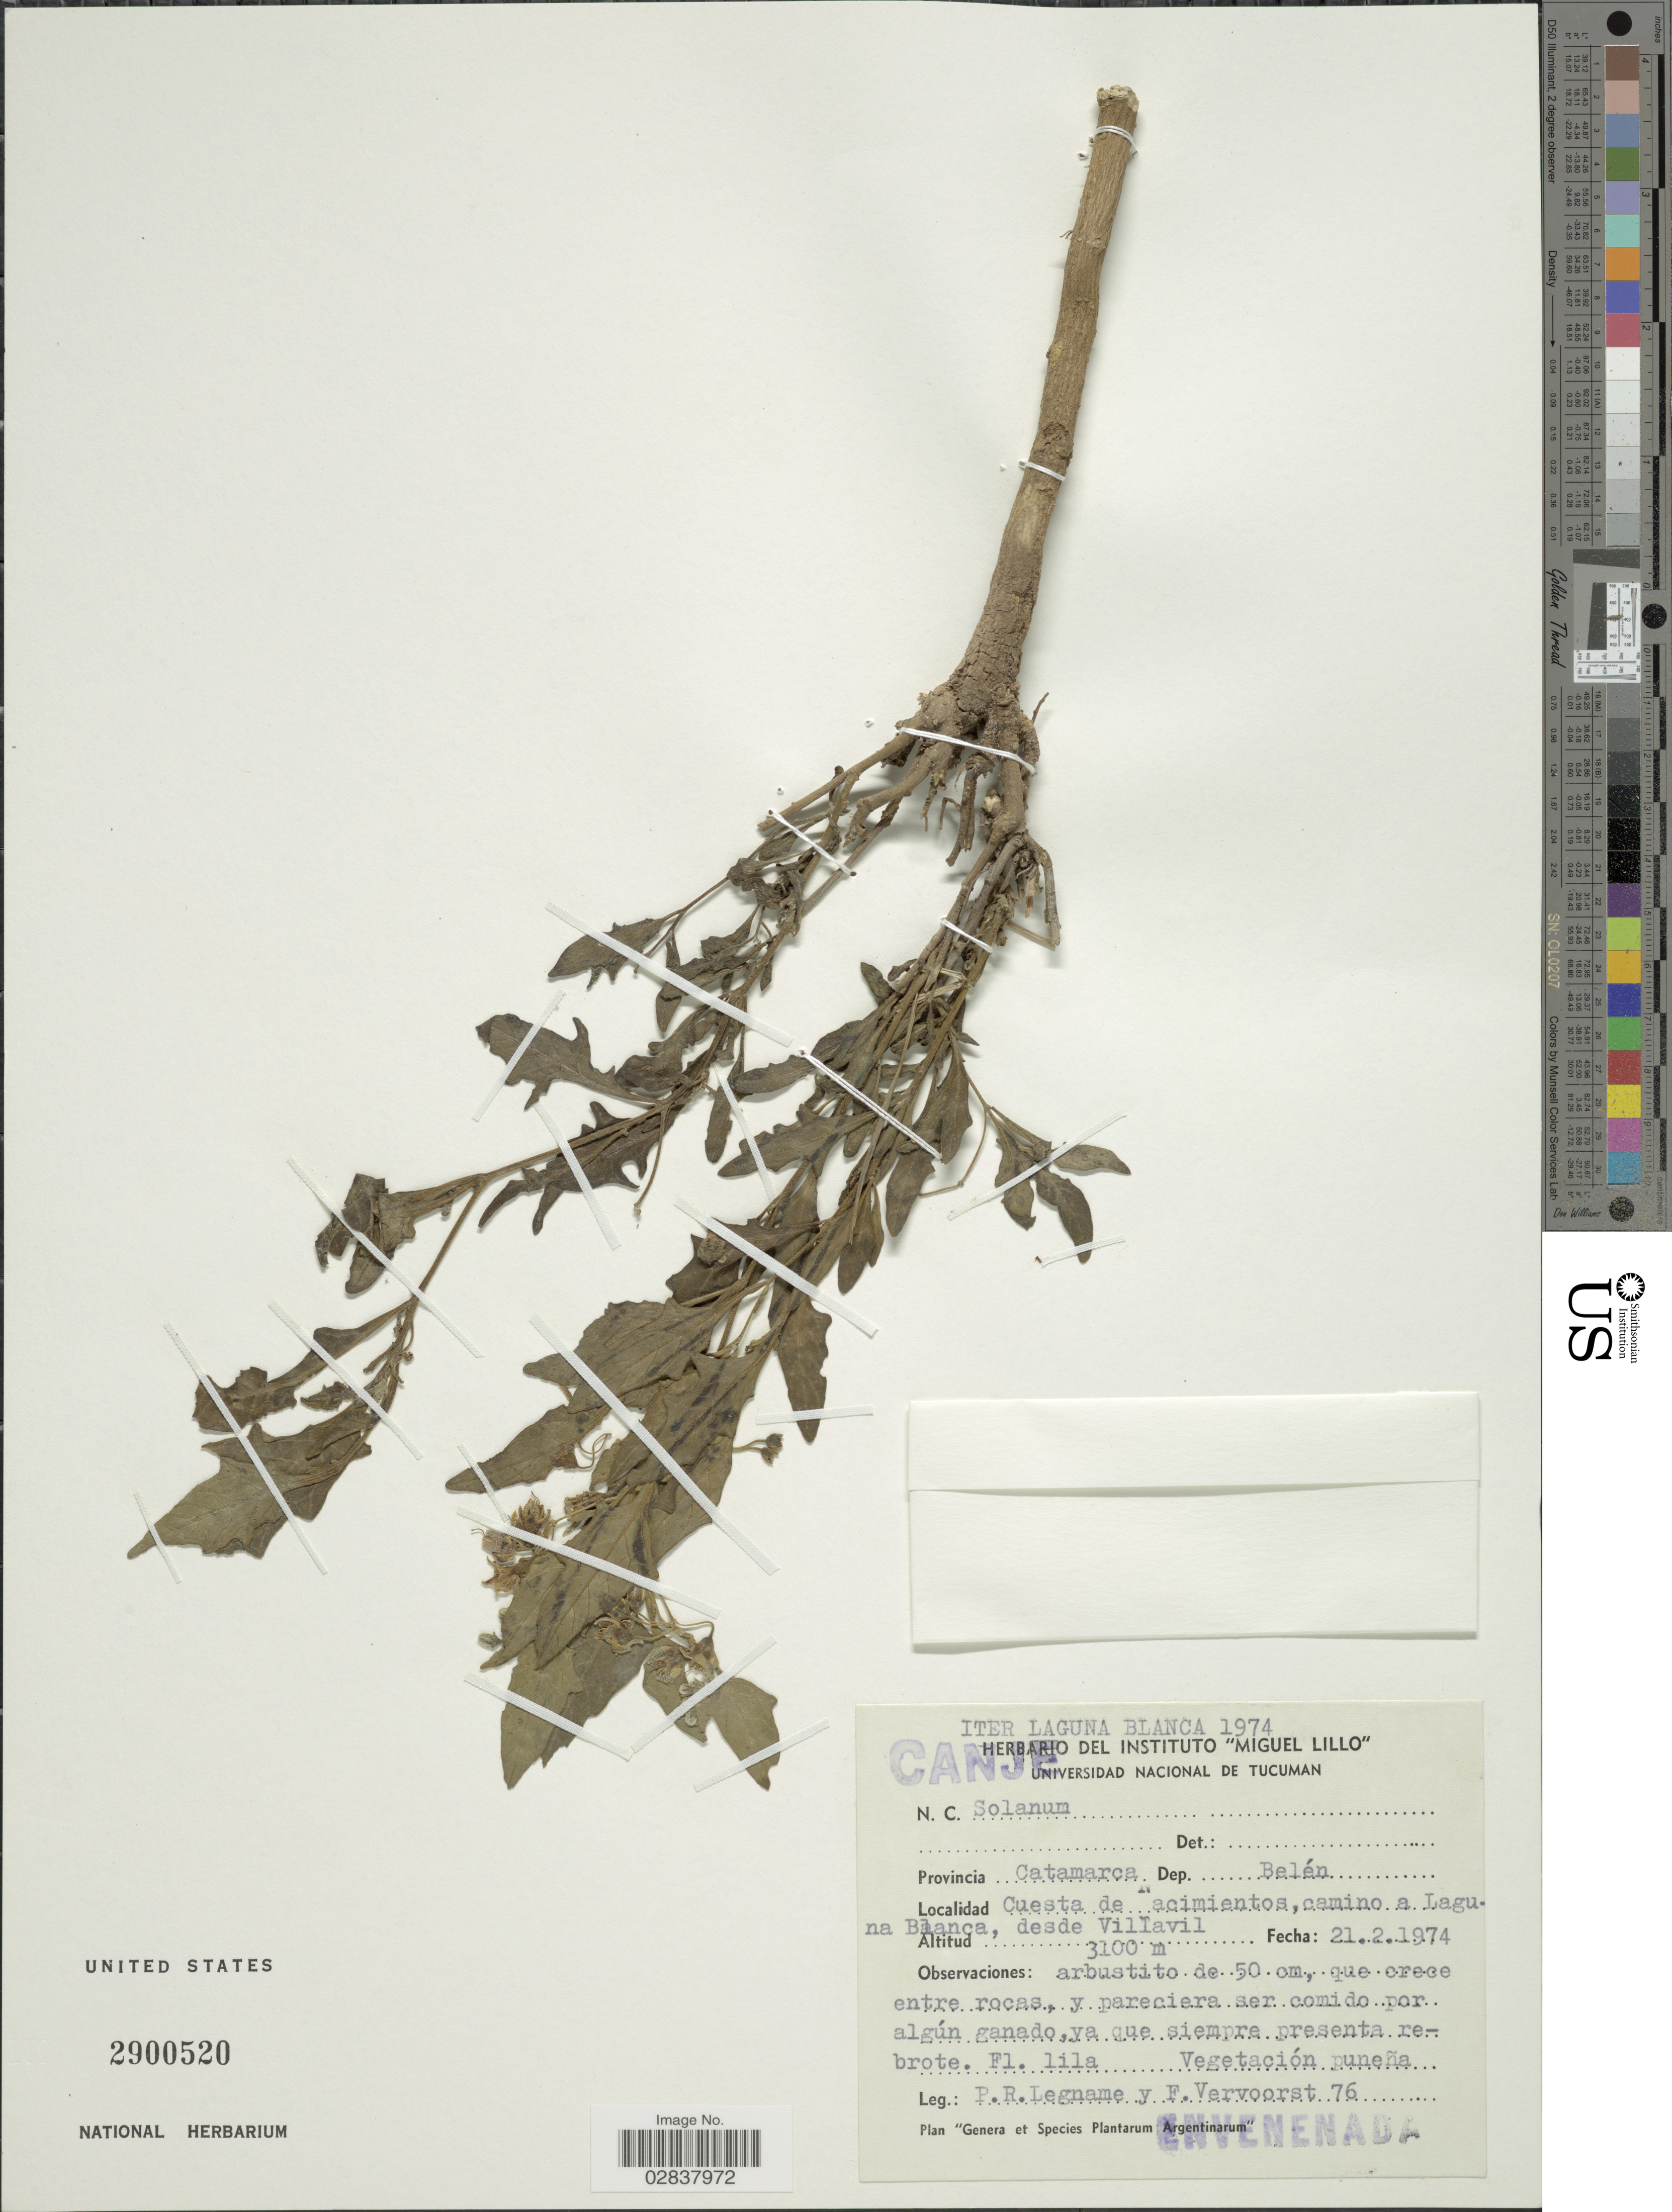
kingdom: Plantae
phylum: Tracheophyta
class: Magnoliopsida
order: Solanales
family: Solanaceae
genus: Solanum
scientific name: Solanum salicifolium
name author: Phil.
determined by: Knapp, S. D.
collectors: P. R. Legname & F. Vervoorst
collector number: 76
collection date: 1974-02-21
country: Argentina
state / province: Catamarca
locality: Dep. Belén, Cuesta de Nacimientos, camino a Laguna Blanca, desde Villavil.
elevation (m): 3100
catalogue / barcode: US 2900520